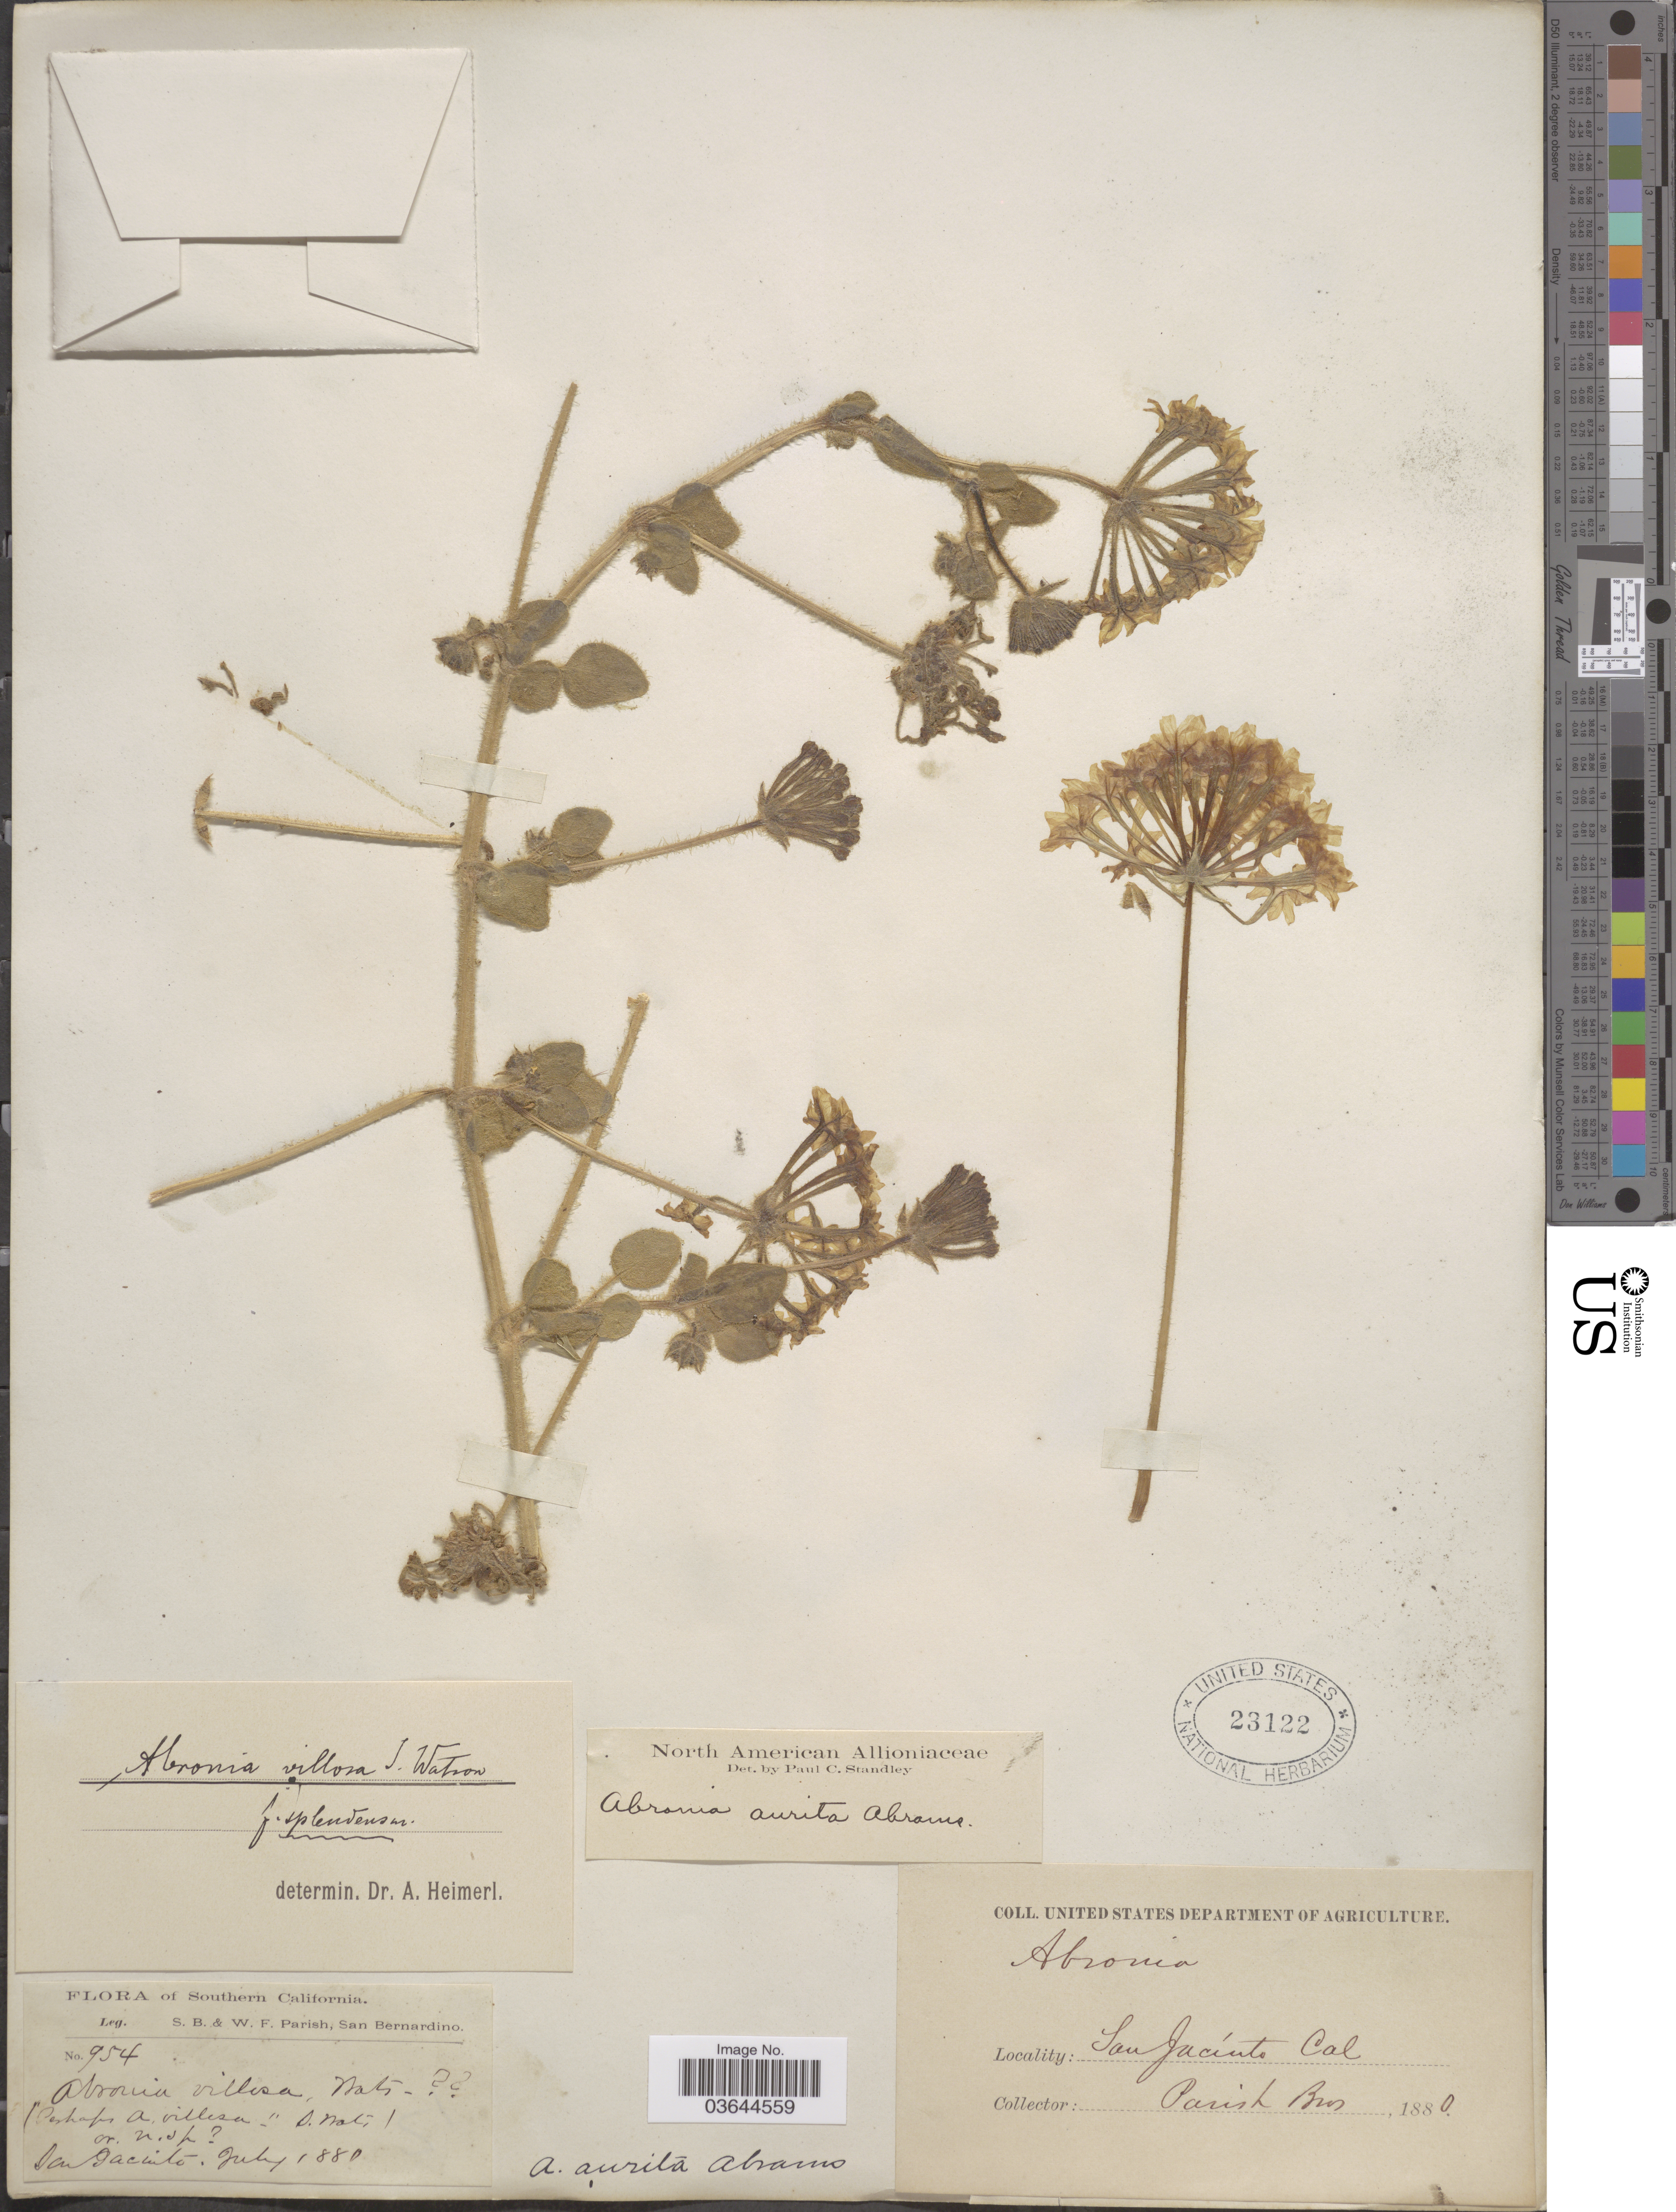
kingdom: Plantae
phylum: Tracheophyta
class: Magnoliopsida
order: Caryophyllales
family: Nyctaginaceae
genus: Abronia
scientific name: Abronia aurita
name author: Abrams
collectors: S. B. Parish & W. F. Parish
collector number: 954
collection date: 1880-07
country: United States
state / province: California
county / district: Riverside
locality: Southern California. San Jacinto.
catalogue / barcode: US 23122